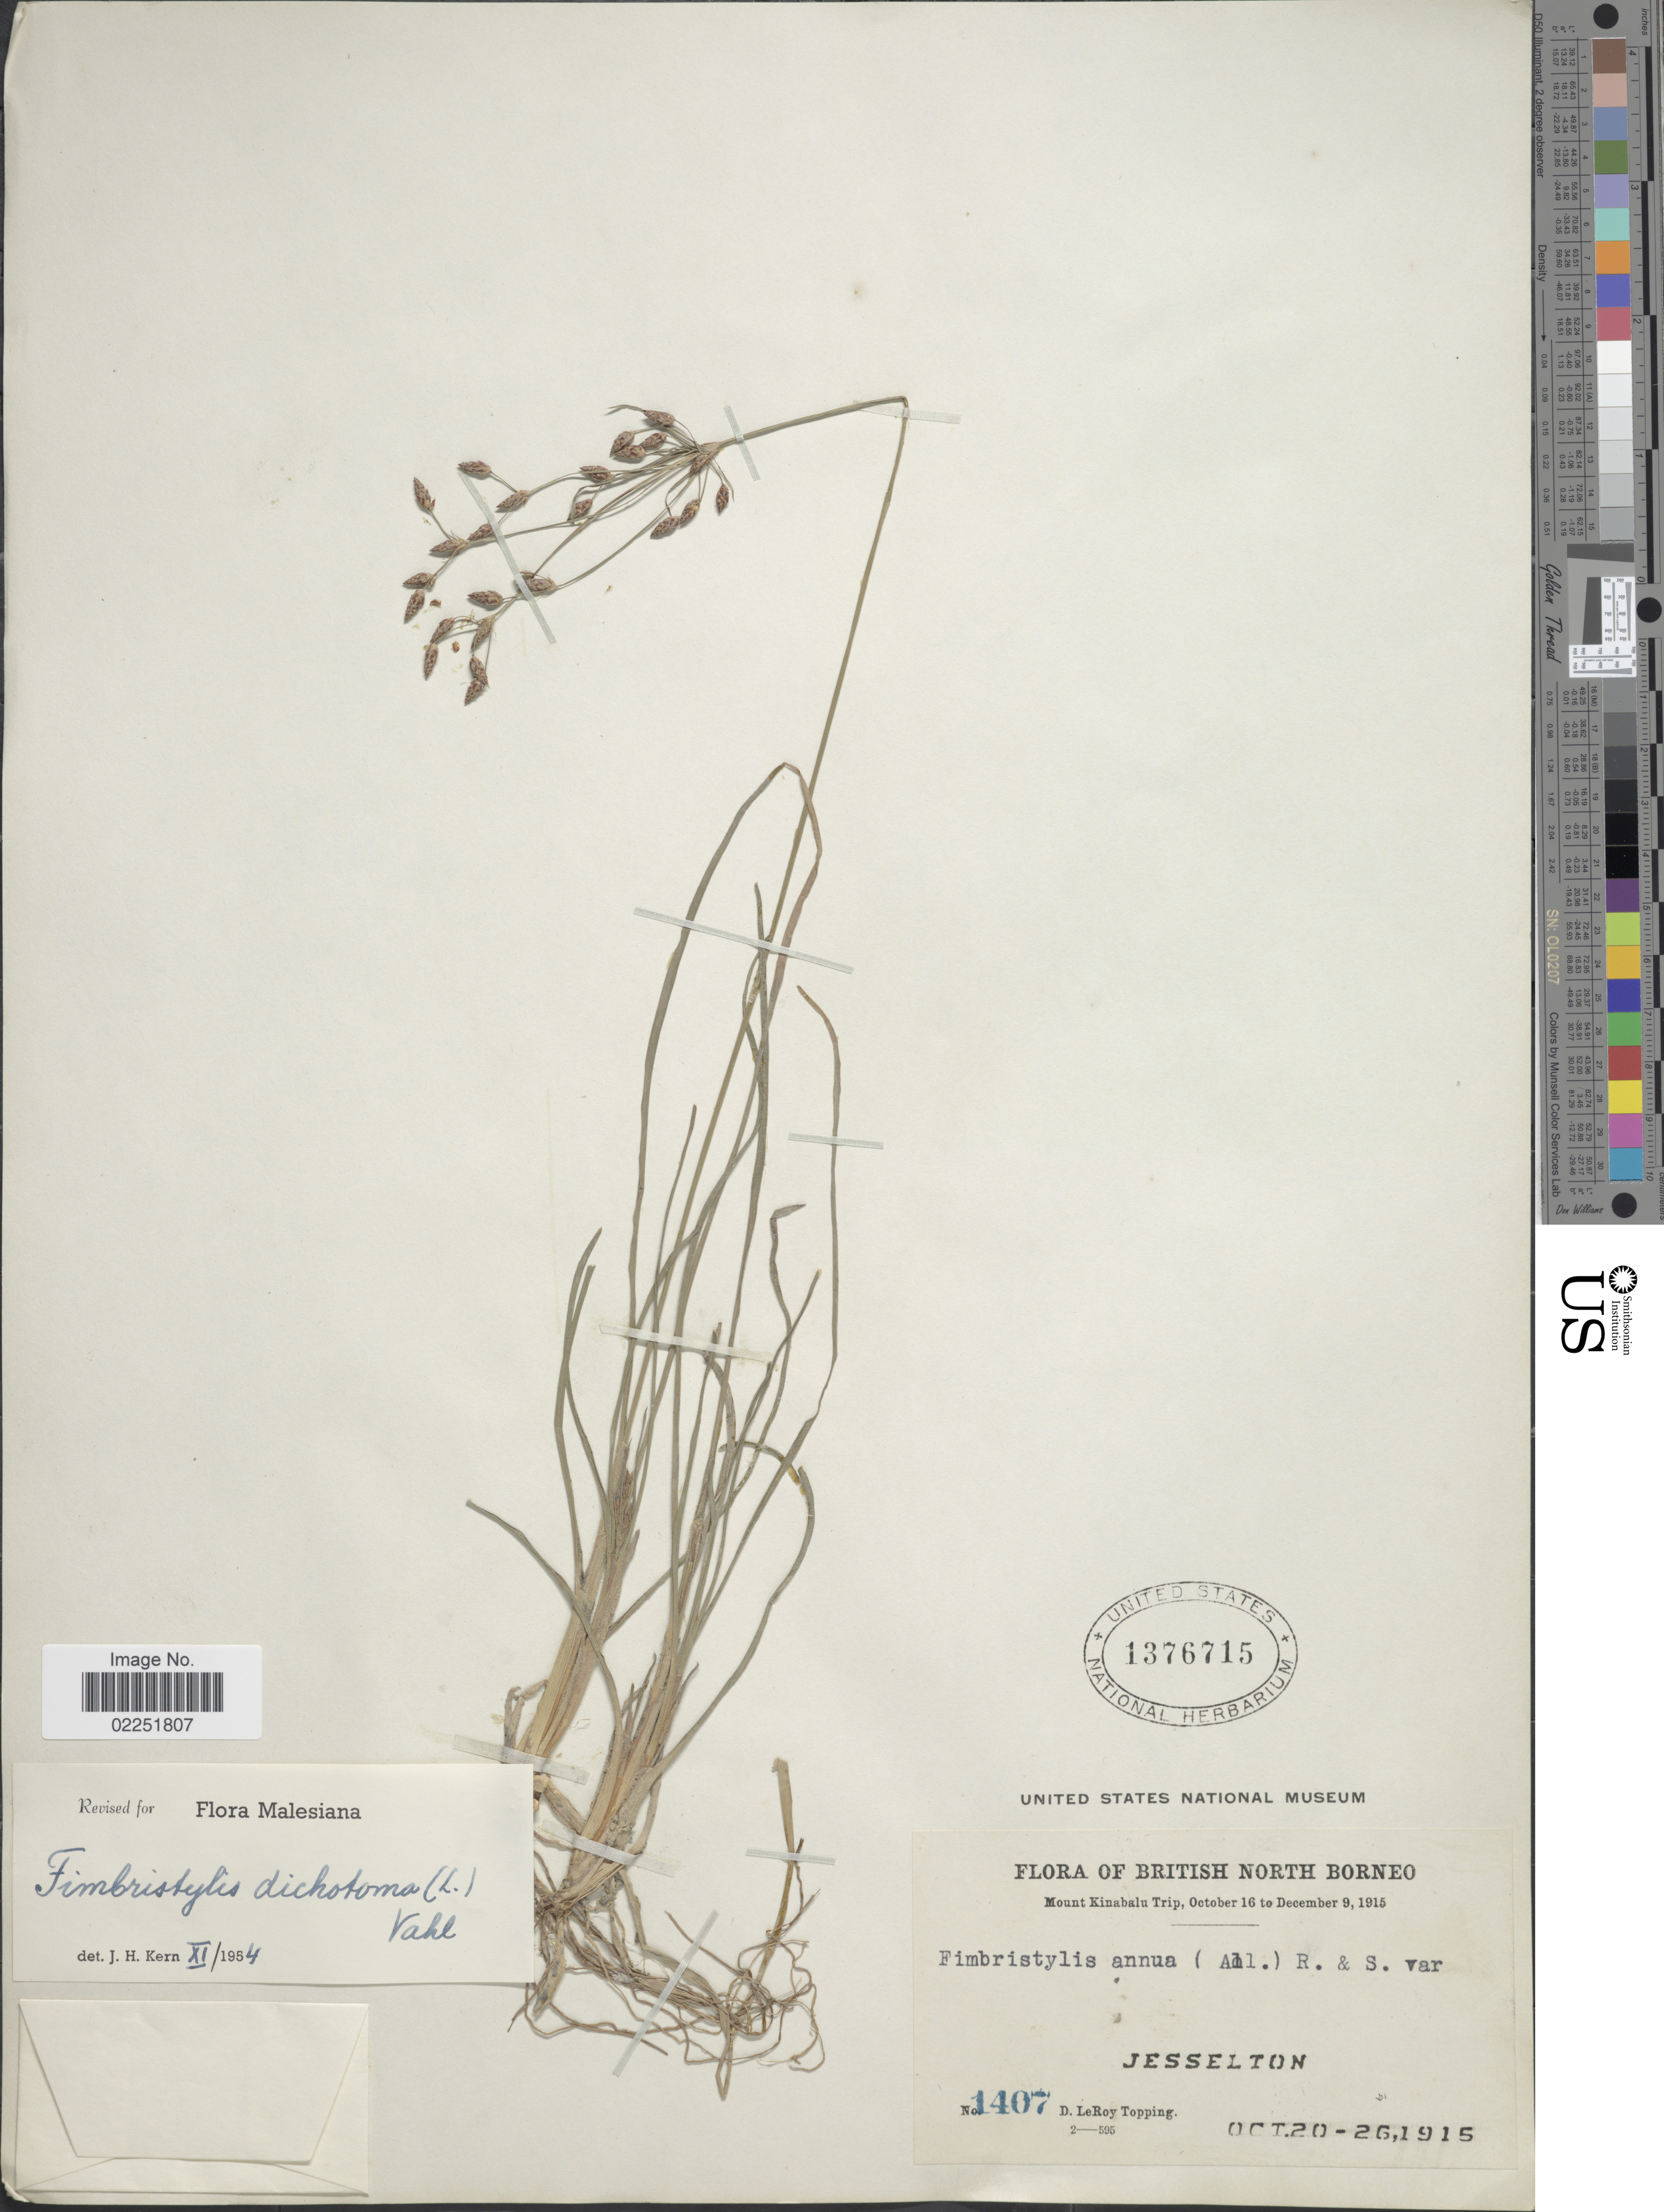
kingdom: Plantae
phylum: Tracheophyta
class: Liliopsida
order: Poales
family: Cyperaceae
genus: Fimbristylis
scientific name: Fimbristylis dichotoma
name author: (L.) Vahl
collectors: D. L. Topping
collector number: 1407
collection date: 1915-10-20/1915-10-26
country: Malaysia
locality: British North Borneo. Jesselton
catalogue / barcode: US 1376715